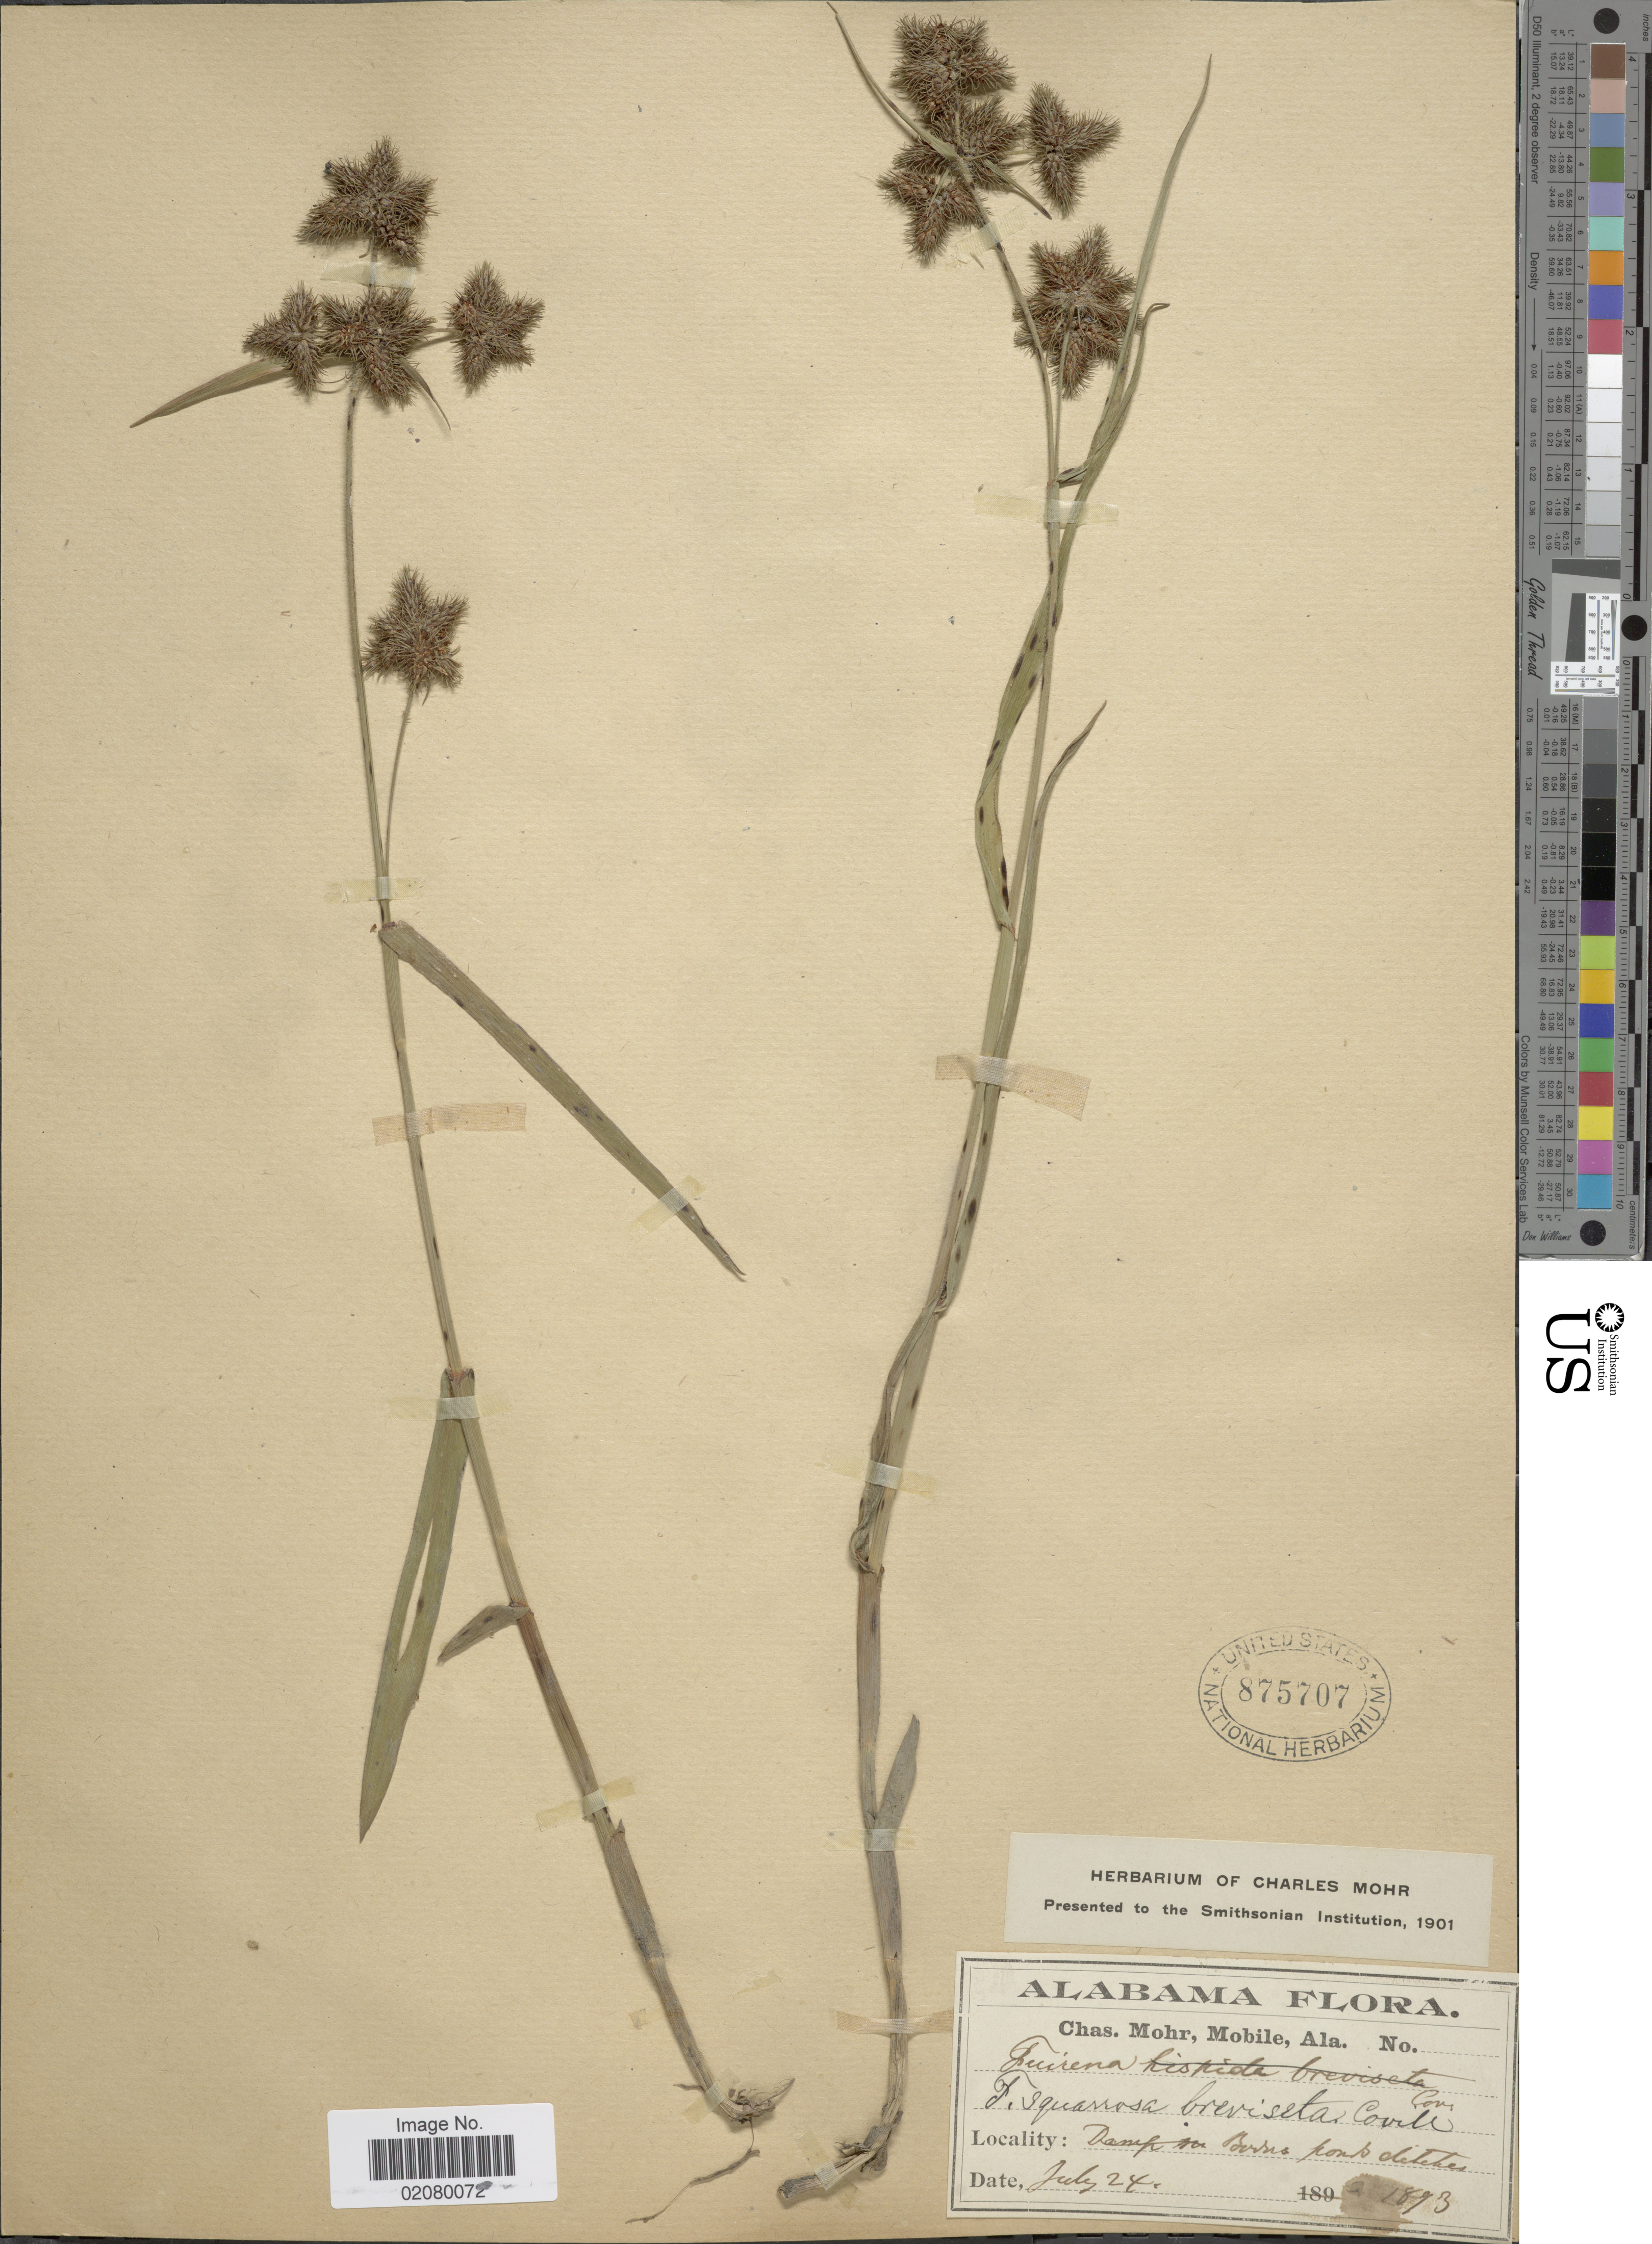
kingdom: Plantae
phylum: Tracheophyta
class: Liliopsida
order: Poales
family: Cyperaceae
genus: Fuirena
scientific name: Fuirena squarrosa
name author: Michx.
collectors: C. T. Mohr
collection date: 1893-07-24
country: United States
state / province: Alabama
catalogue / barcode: US 875707